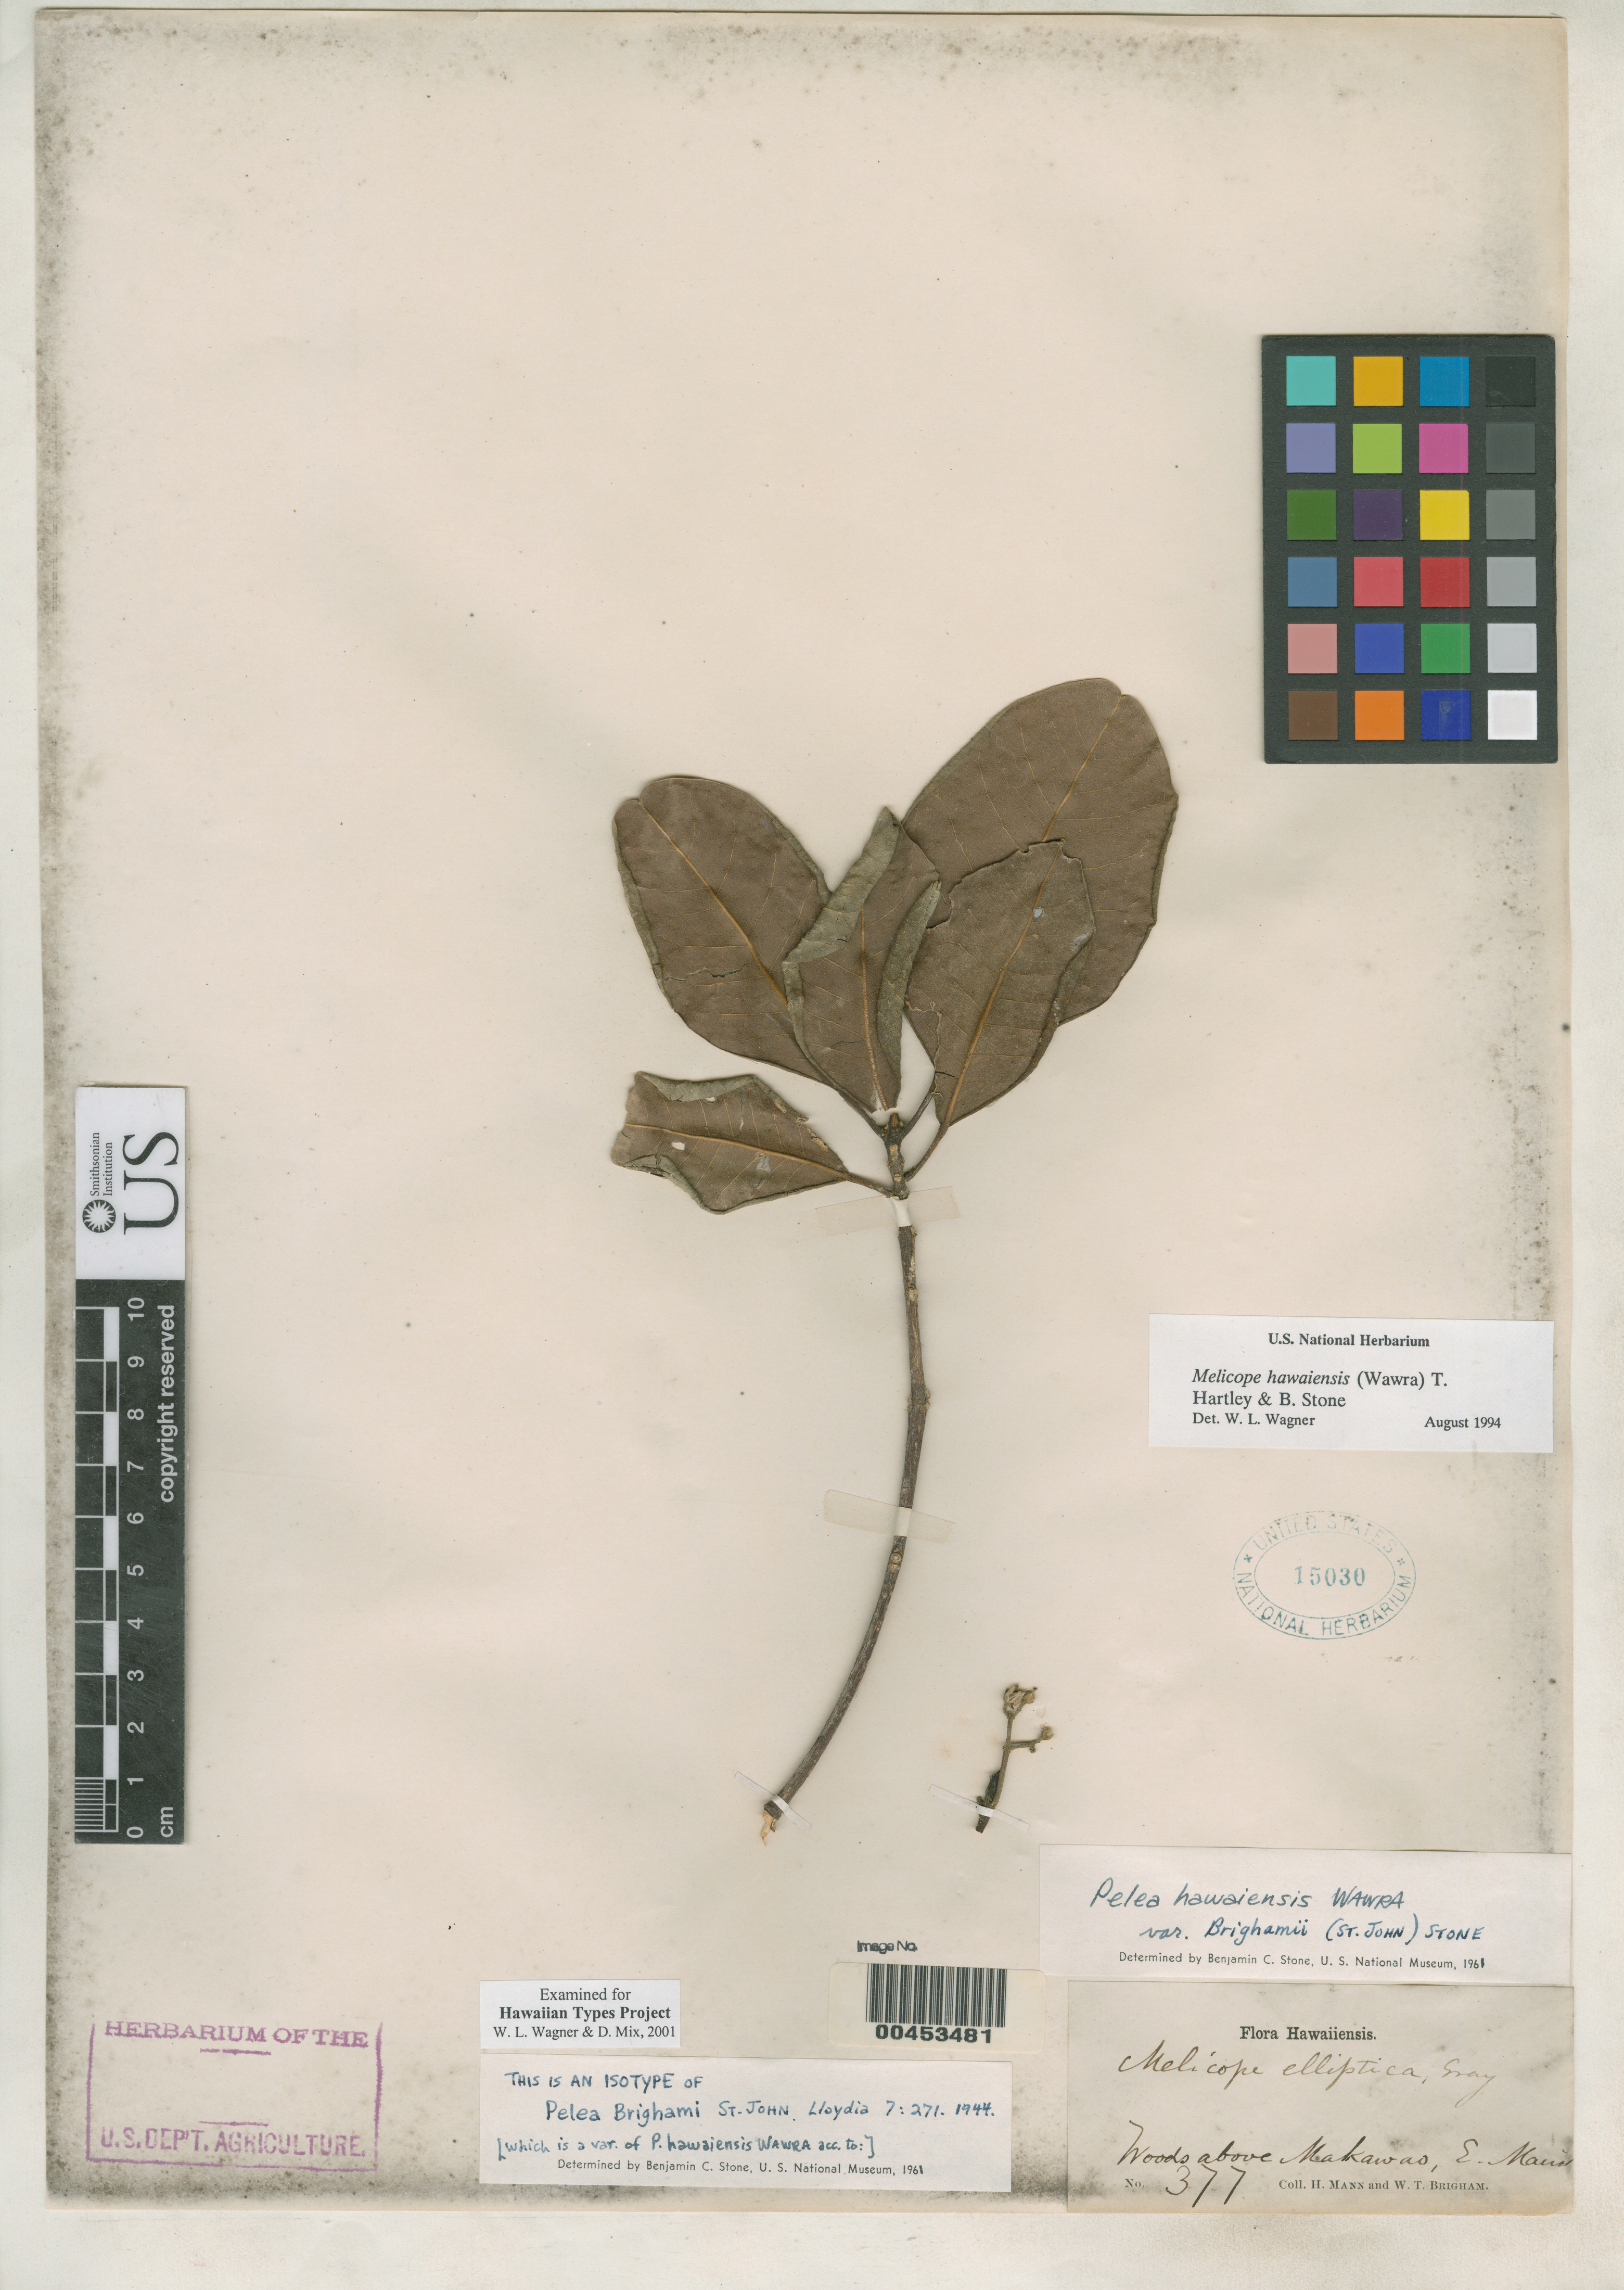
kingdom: Plantae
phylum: Tracheophyta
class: Magnoliopsida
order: Sapindales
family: Rutaceae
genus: Pelea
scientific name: Pelea brighami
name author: H. St. John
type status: Isotype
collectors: W. Mann & W. T. Brigham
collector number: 377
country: United States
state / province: Hawaii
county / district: Maui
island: Maui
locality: Woods above Makawao, E. Maui.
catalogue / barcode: US 15030